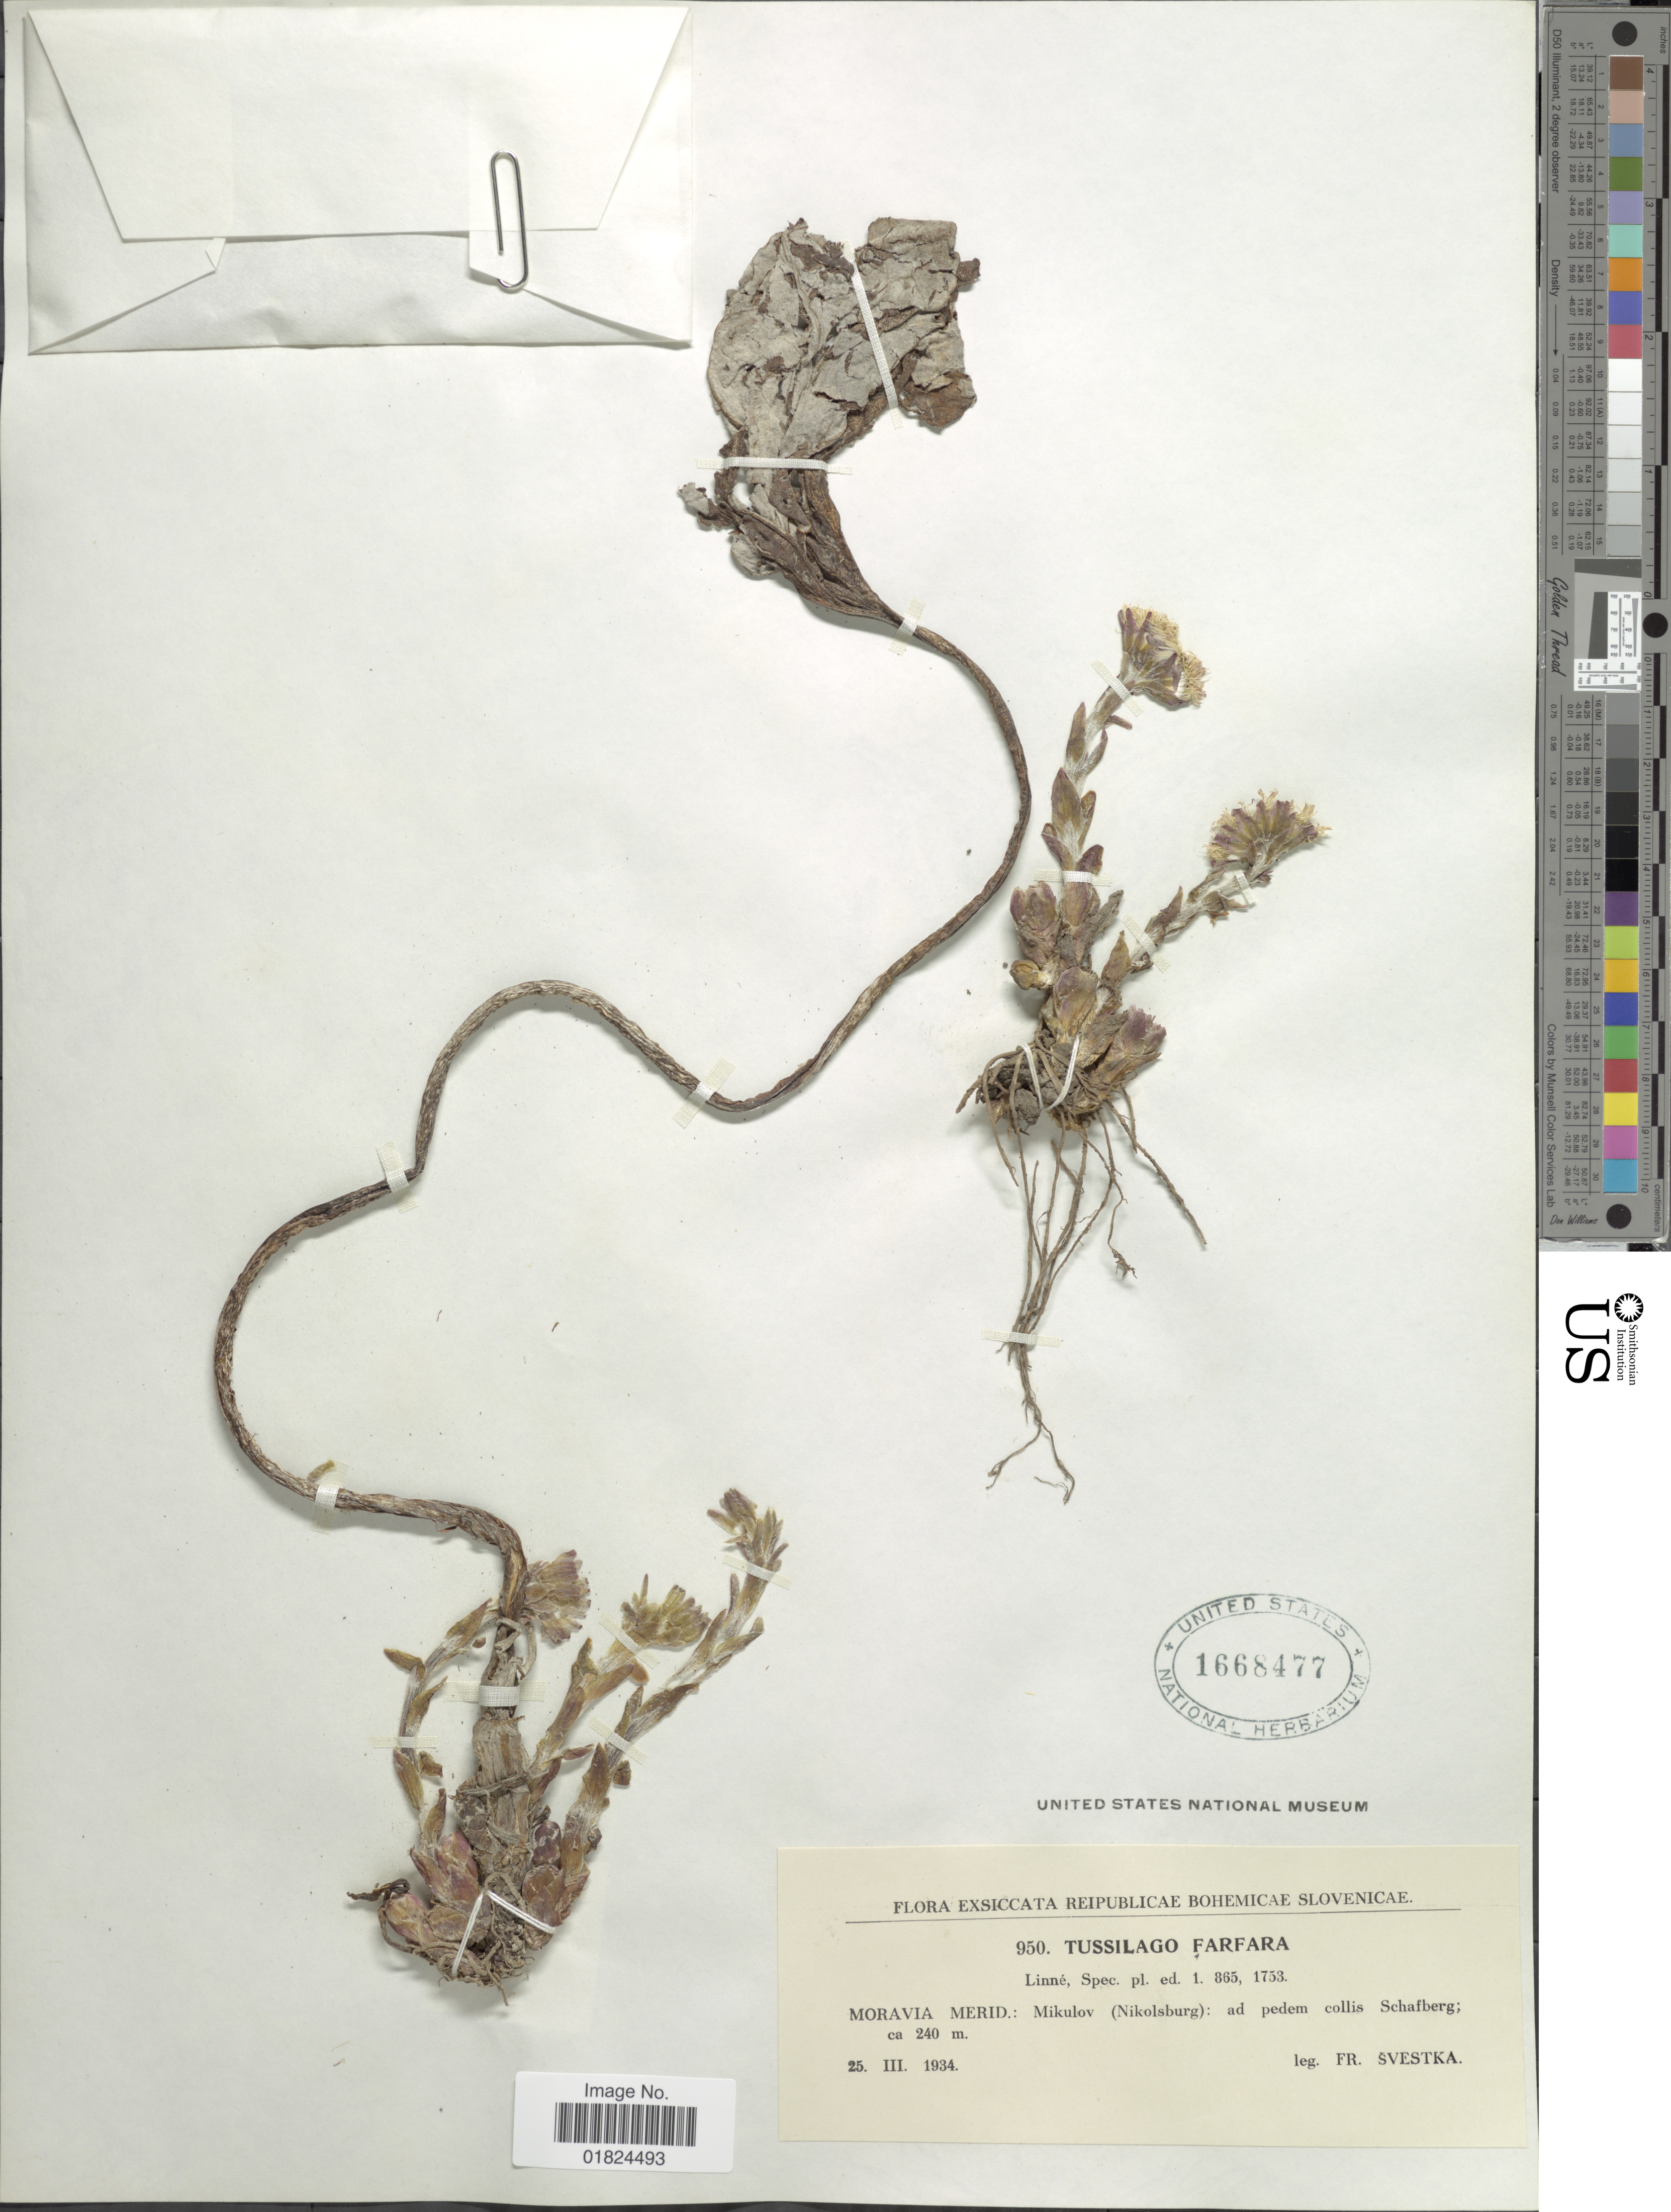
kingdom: Plantae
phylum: Tracheophyta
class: Magnoliopsida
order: Asterales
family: Asteraceae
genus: Tussilago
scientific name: Tussilago farfara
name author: L.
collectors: F. Svestka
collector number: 950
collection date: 1934-03-25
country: Slovenia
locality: Reipublicae Bohemicae Slovenicae, Moravia Merid.: Mikulov (Nikolsburg): ad pedem collis Schafberg.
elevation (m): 240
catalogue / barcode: US 1668477